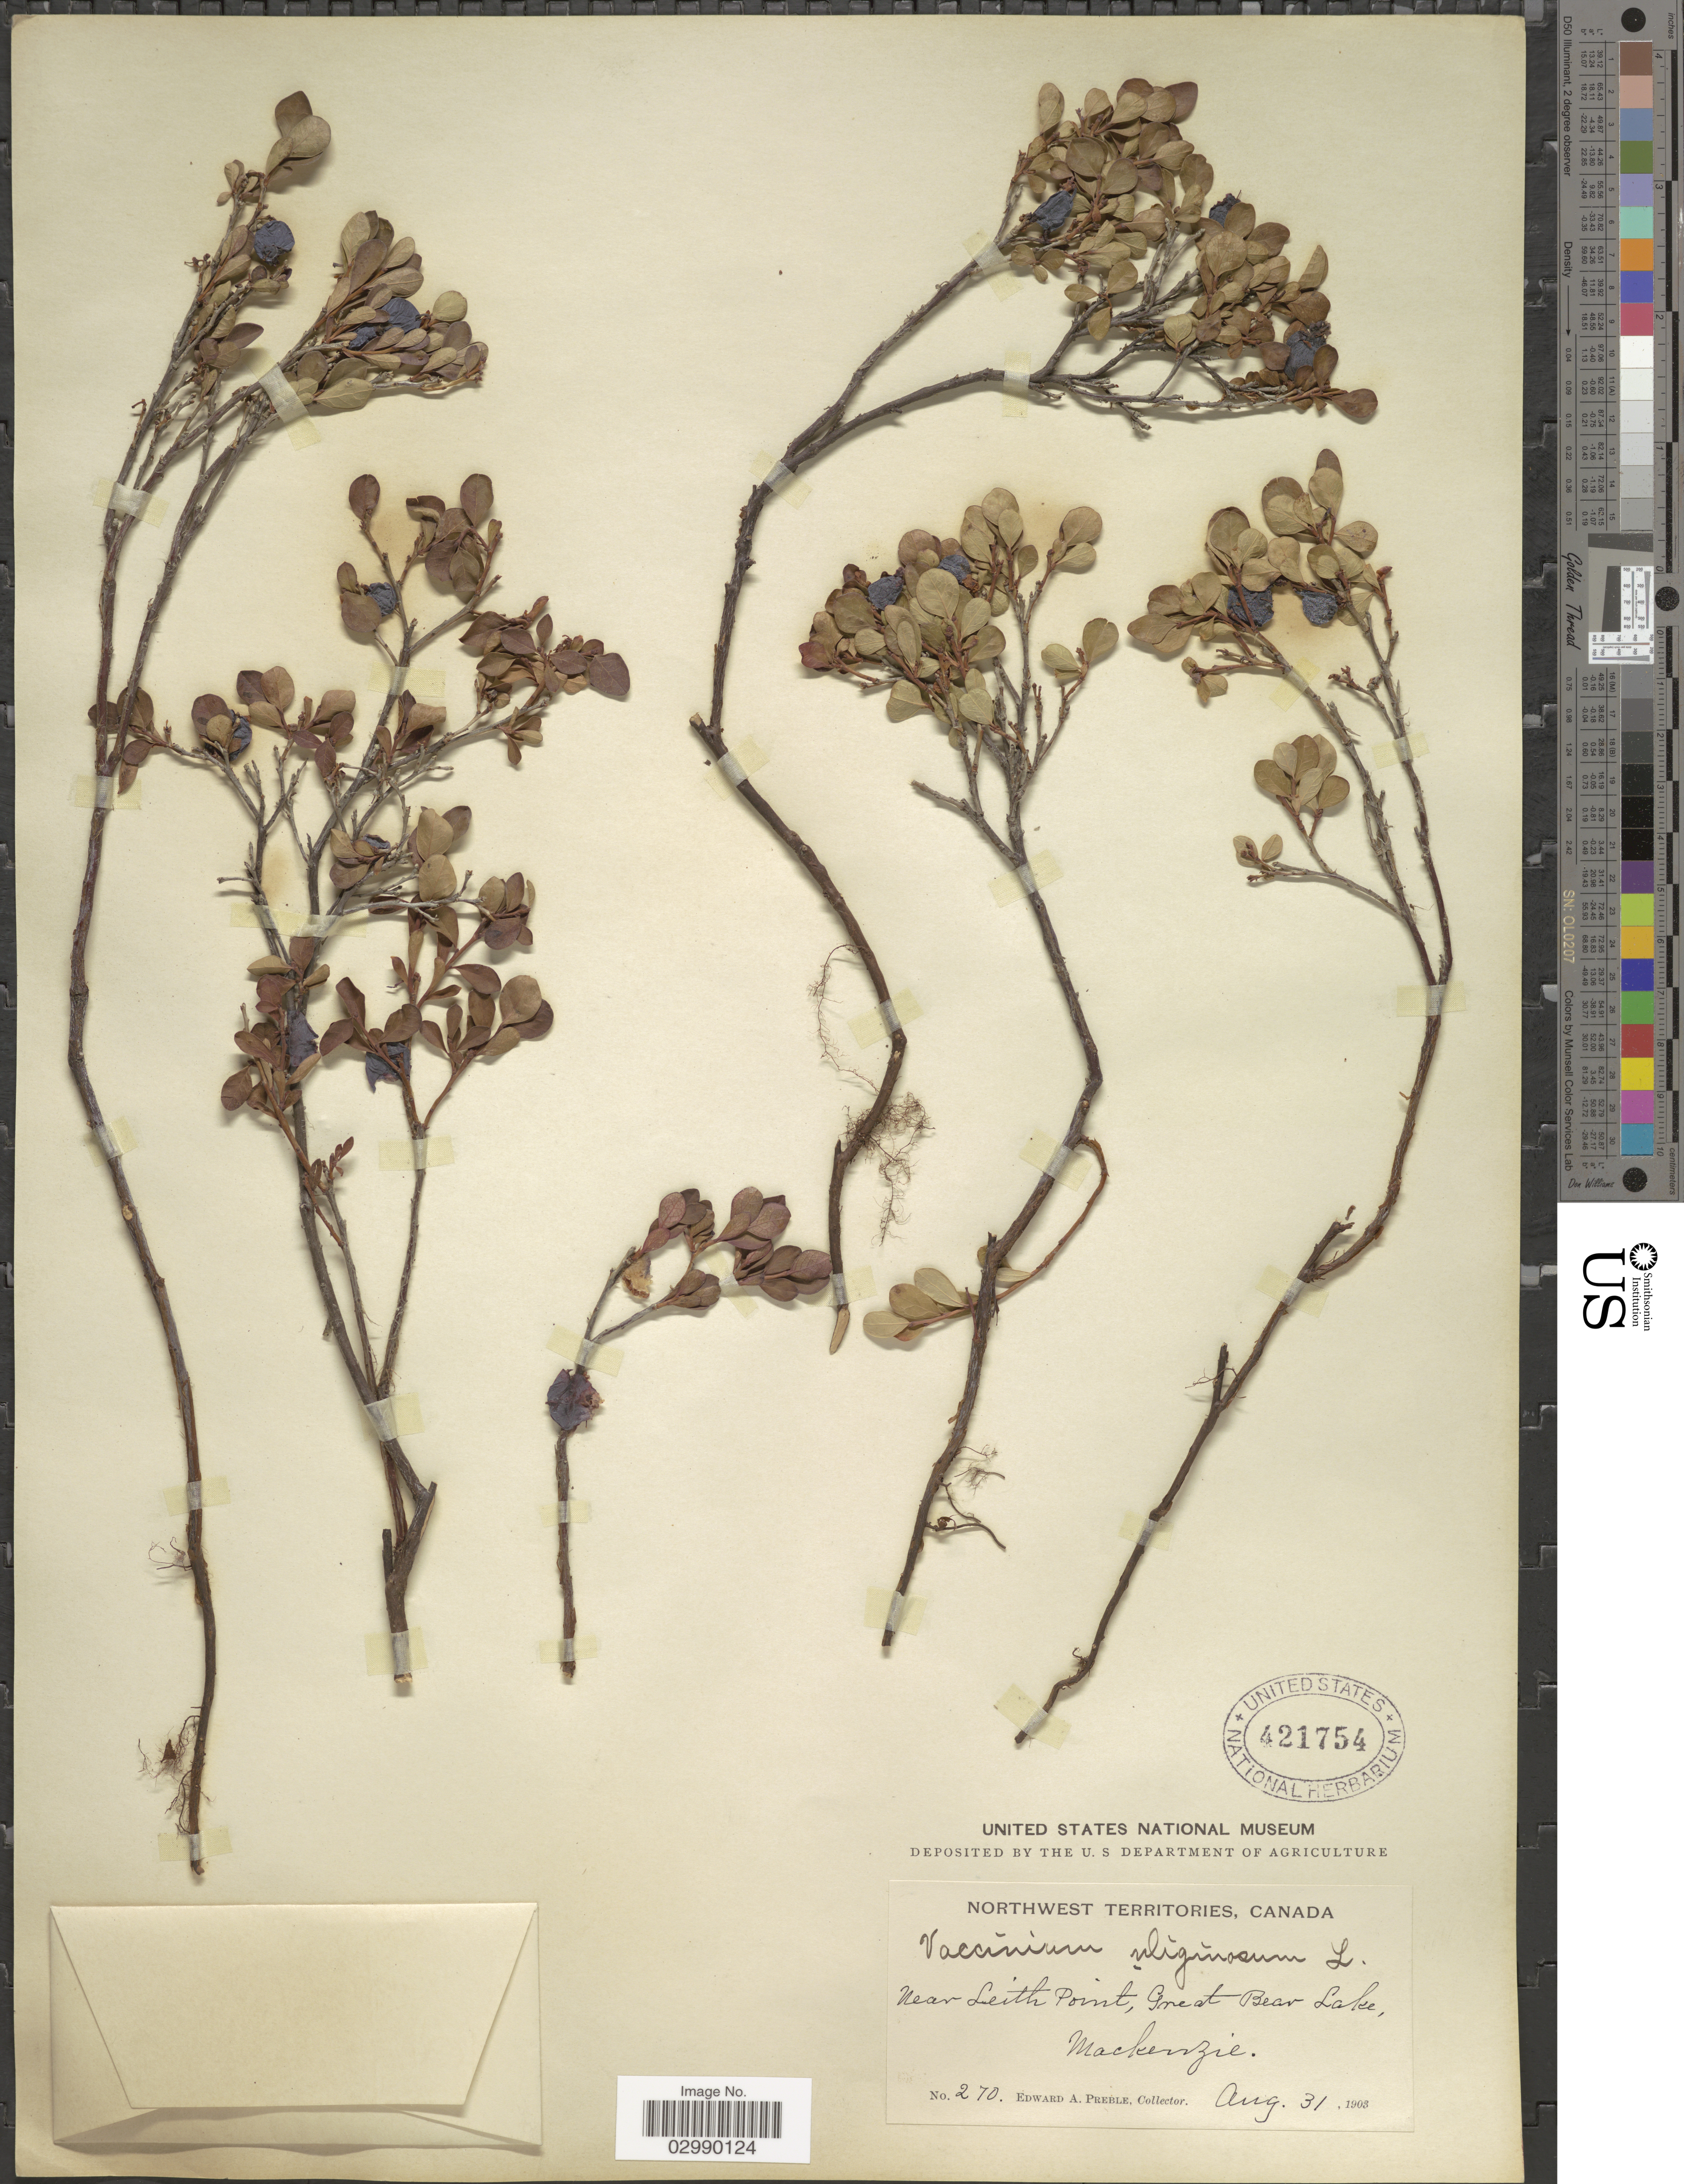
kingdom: Plantae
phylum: Tracheophyta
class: Magnoliopsida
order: Ericales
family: Ericaceae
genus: Vaccinium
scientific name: Vaccinium uliginosum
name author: L.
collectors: E. Preble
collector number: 270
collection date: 1903-08-31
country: Canada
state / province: Northwest Territories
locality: Near Leith Point, Great Bear Lake, Mackenzie.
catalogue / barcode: US 421754